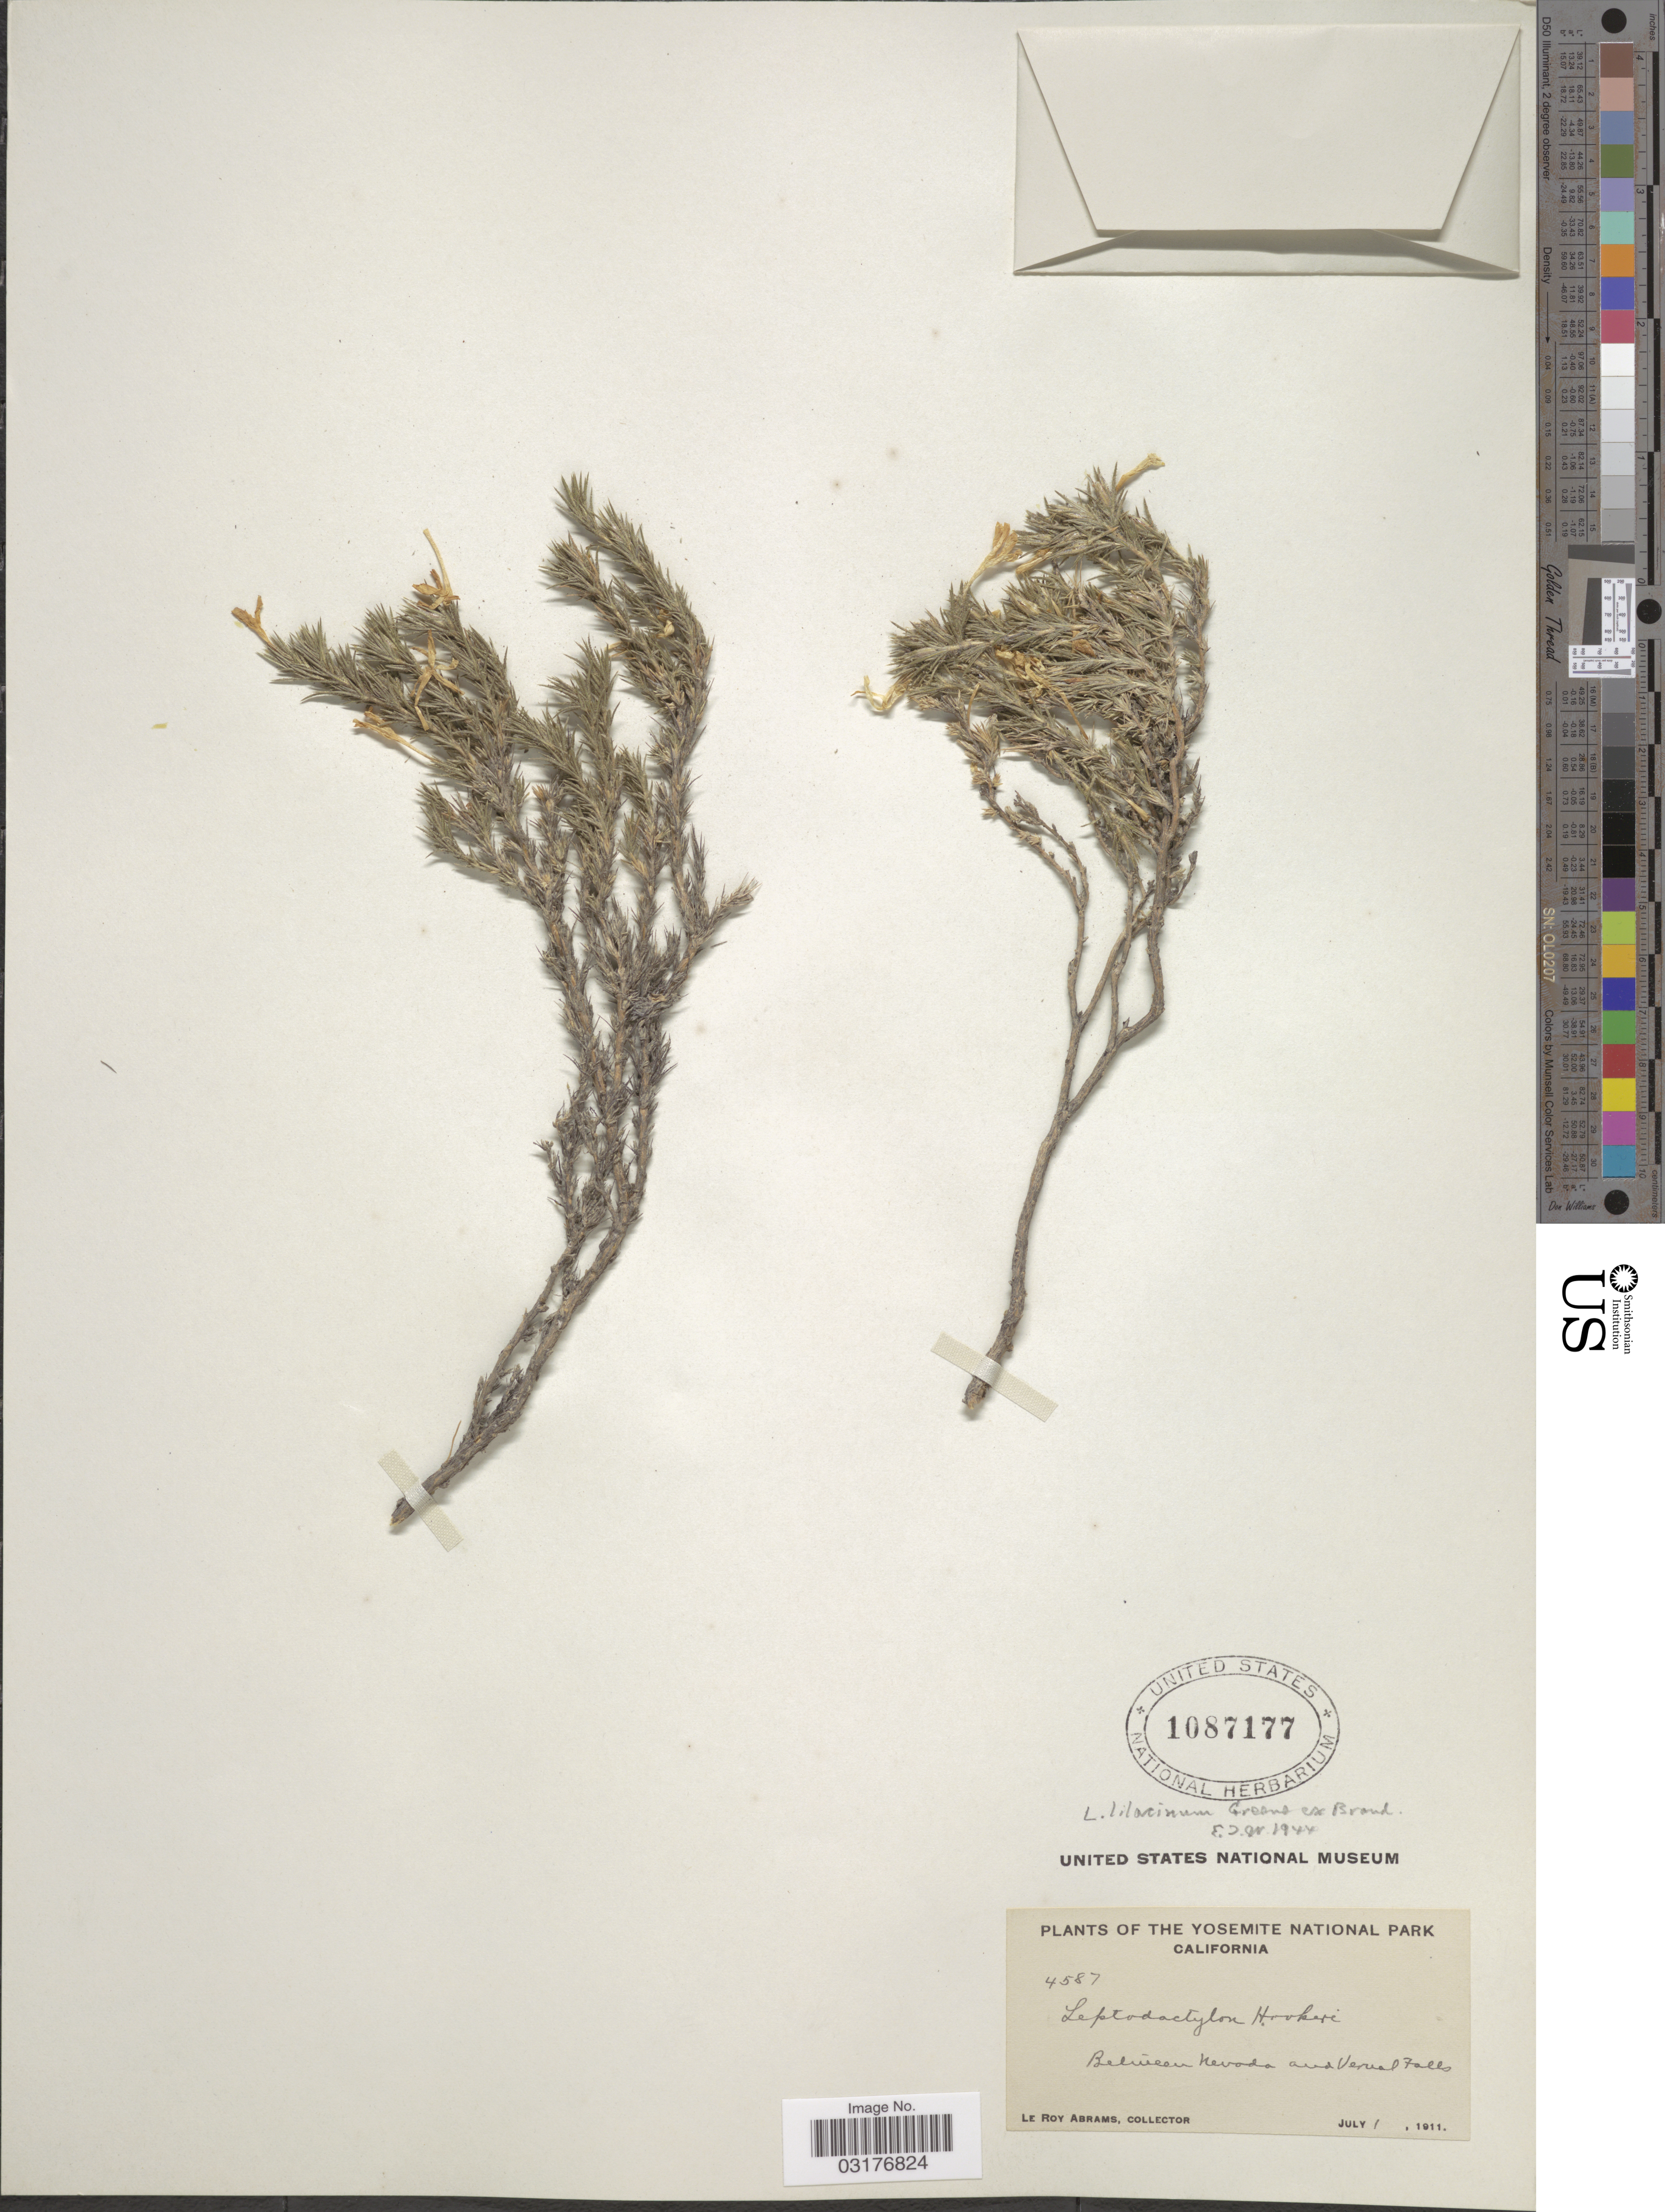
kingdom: Plantae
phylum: Tracheophyta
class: Magnoliopsida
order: Ericales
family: Polemoniaceae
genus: Linanthus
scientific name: Linanthus pungens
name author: (Torr.) J.M. Porter & L.A. Johnson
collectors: L. Abrams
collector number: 4587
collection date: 1911-07-01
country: United States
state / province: California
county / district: Mariposa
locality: The Yosemite National Park. Between Nevada and Vernal Falls.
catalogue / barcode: US 1087177